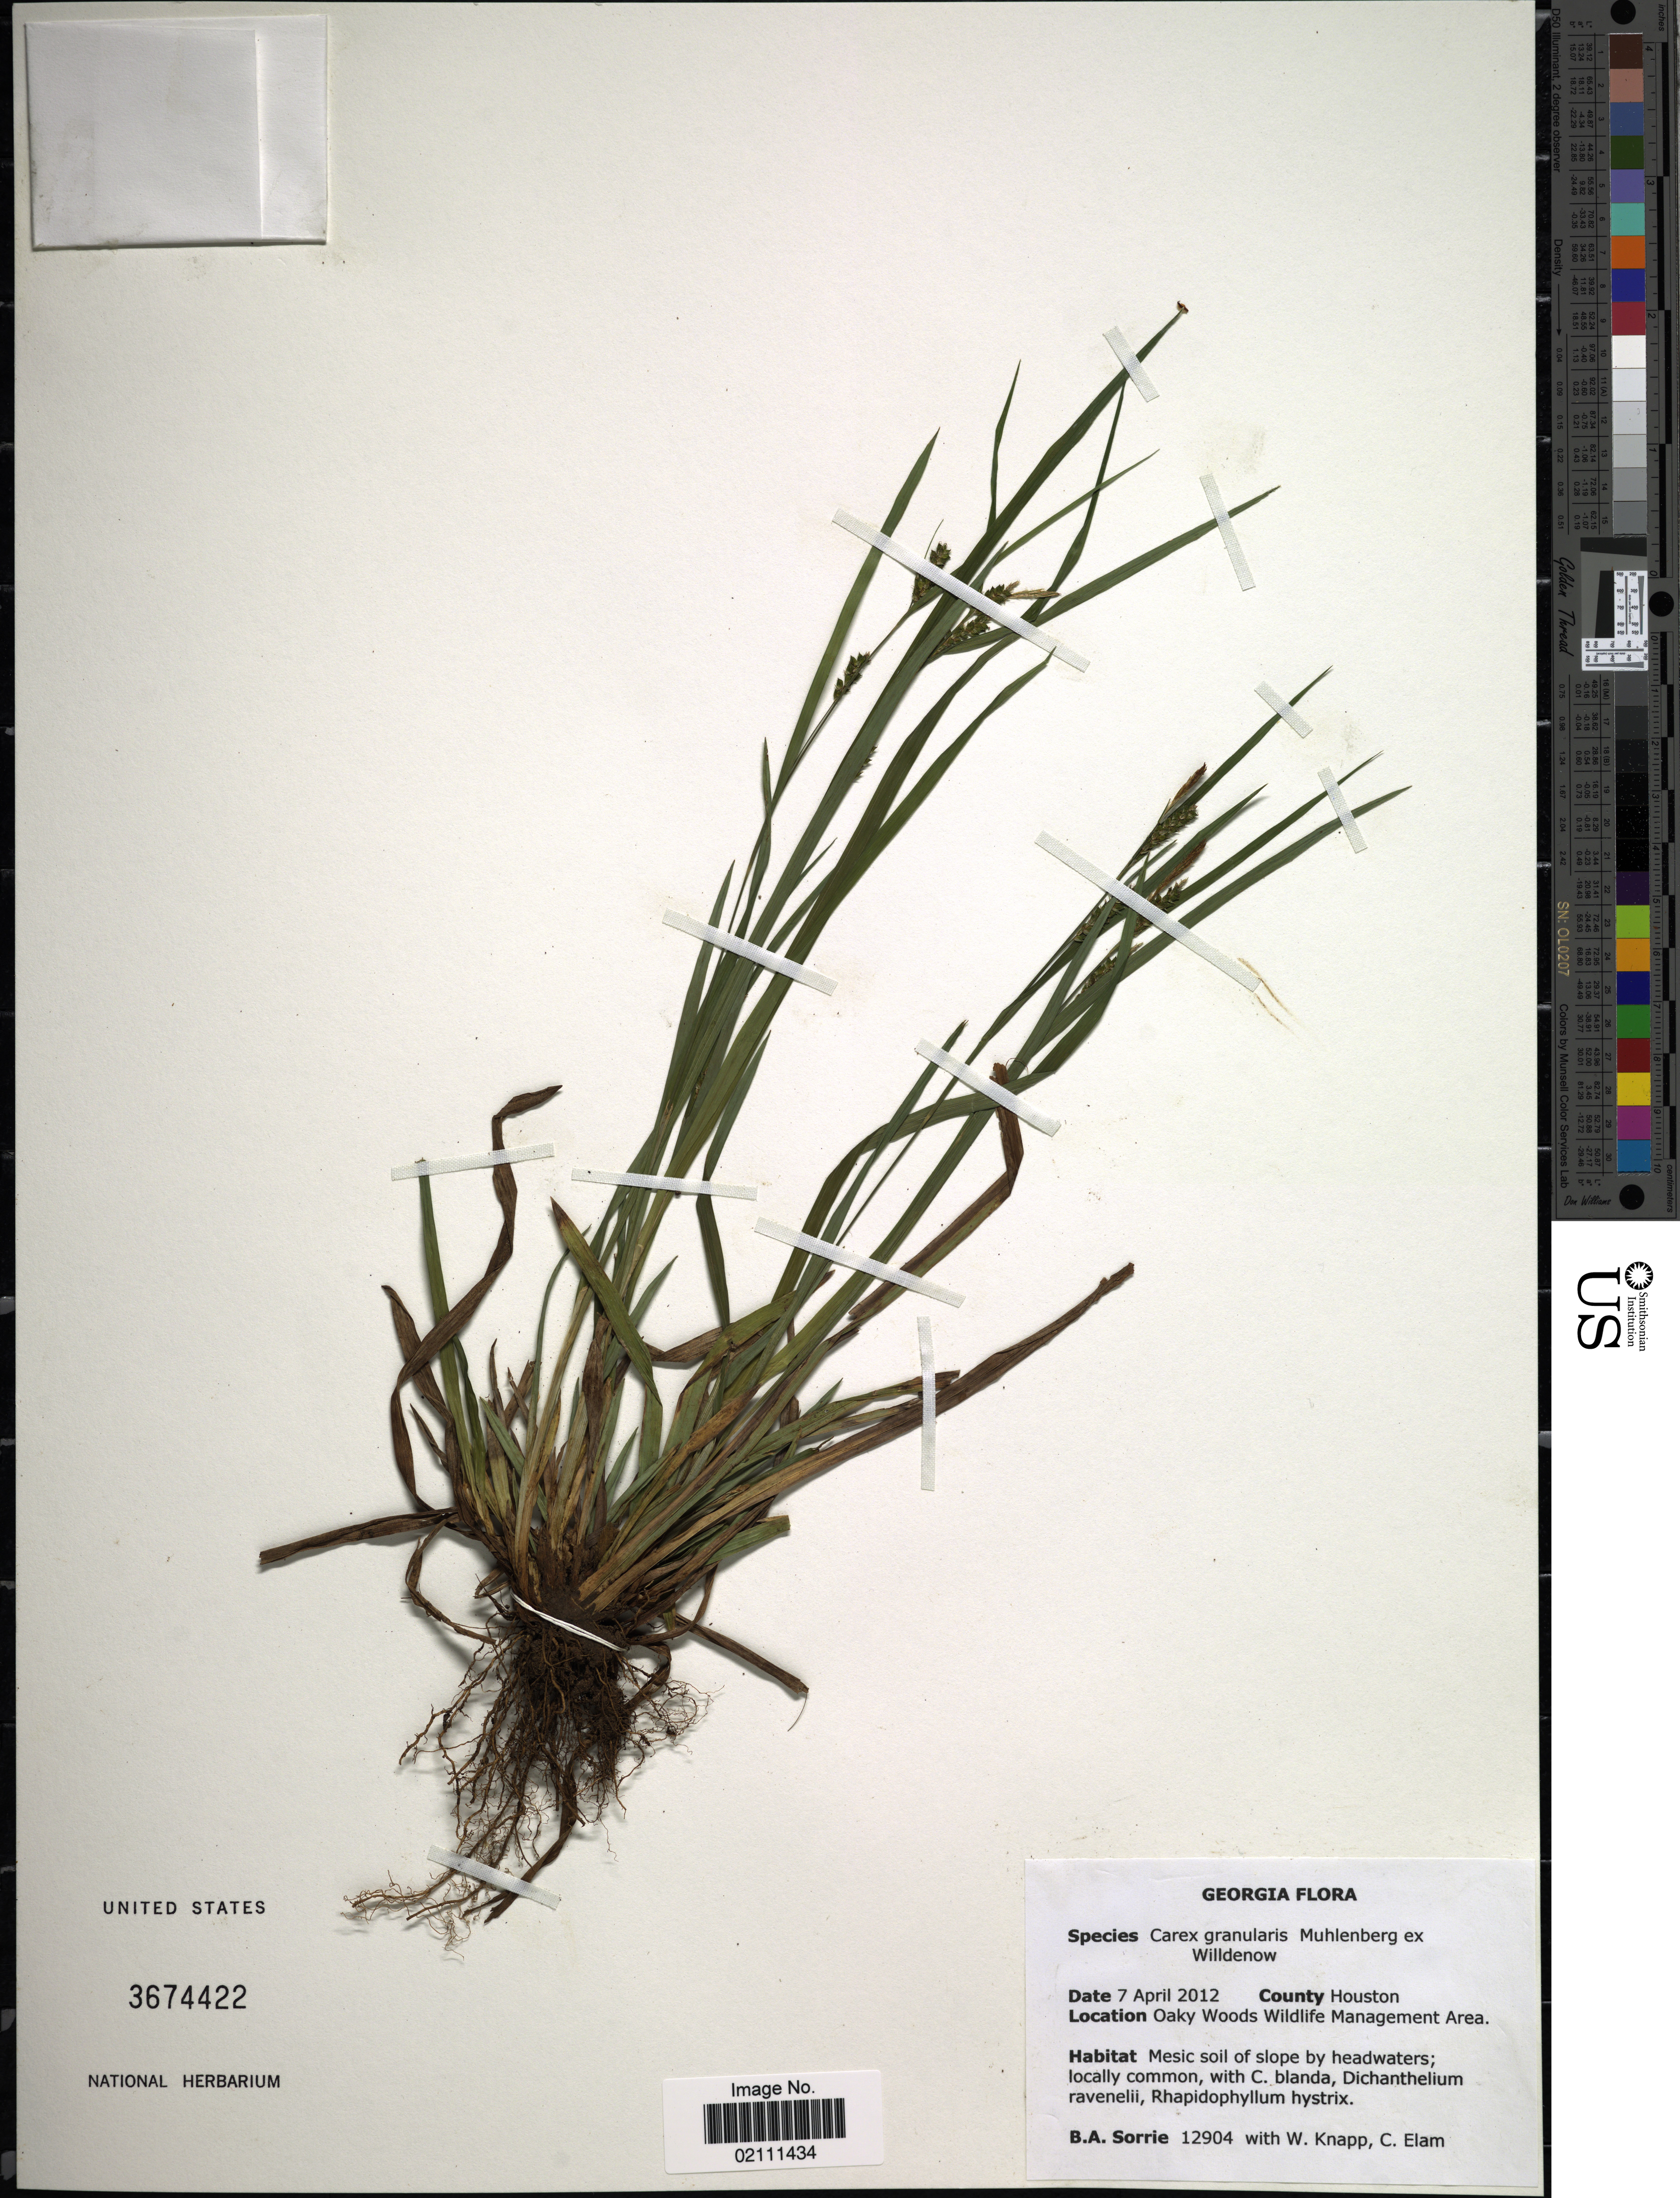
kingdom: Plantae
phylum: Tracheophyta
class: Liliopsida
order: Poales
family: Cyperaceae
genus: Carex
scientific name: Carex granularis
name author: Muhl. ex Willd.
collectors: B. Sorrie, W. Knapp & C. Elam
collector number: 12904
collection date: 2012-04-07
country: United States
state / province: Georgia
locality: County Houston, oaky Woods Wildlife Management Area, mesic soil of slope by headwaters.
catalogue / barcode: US 3674422